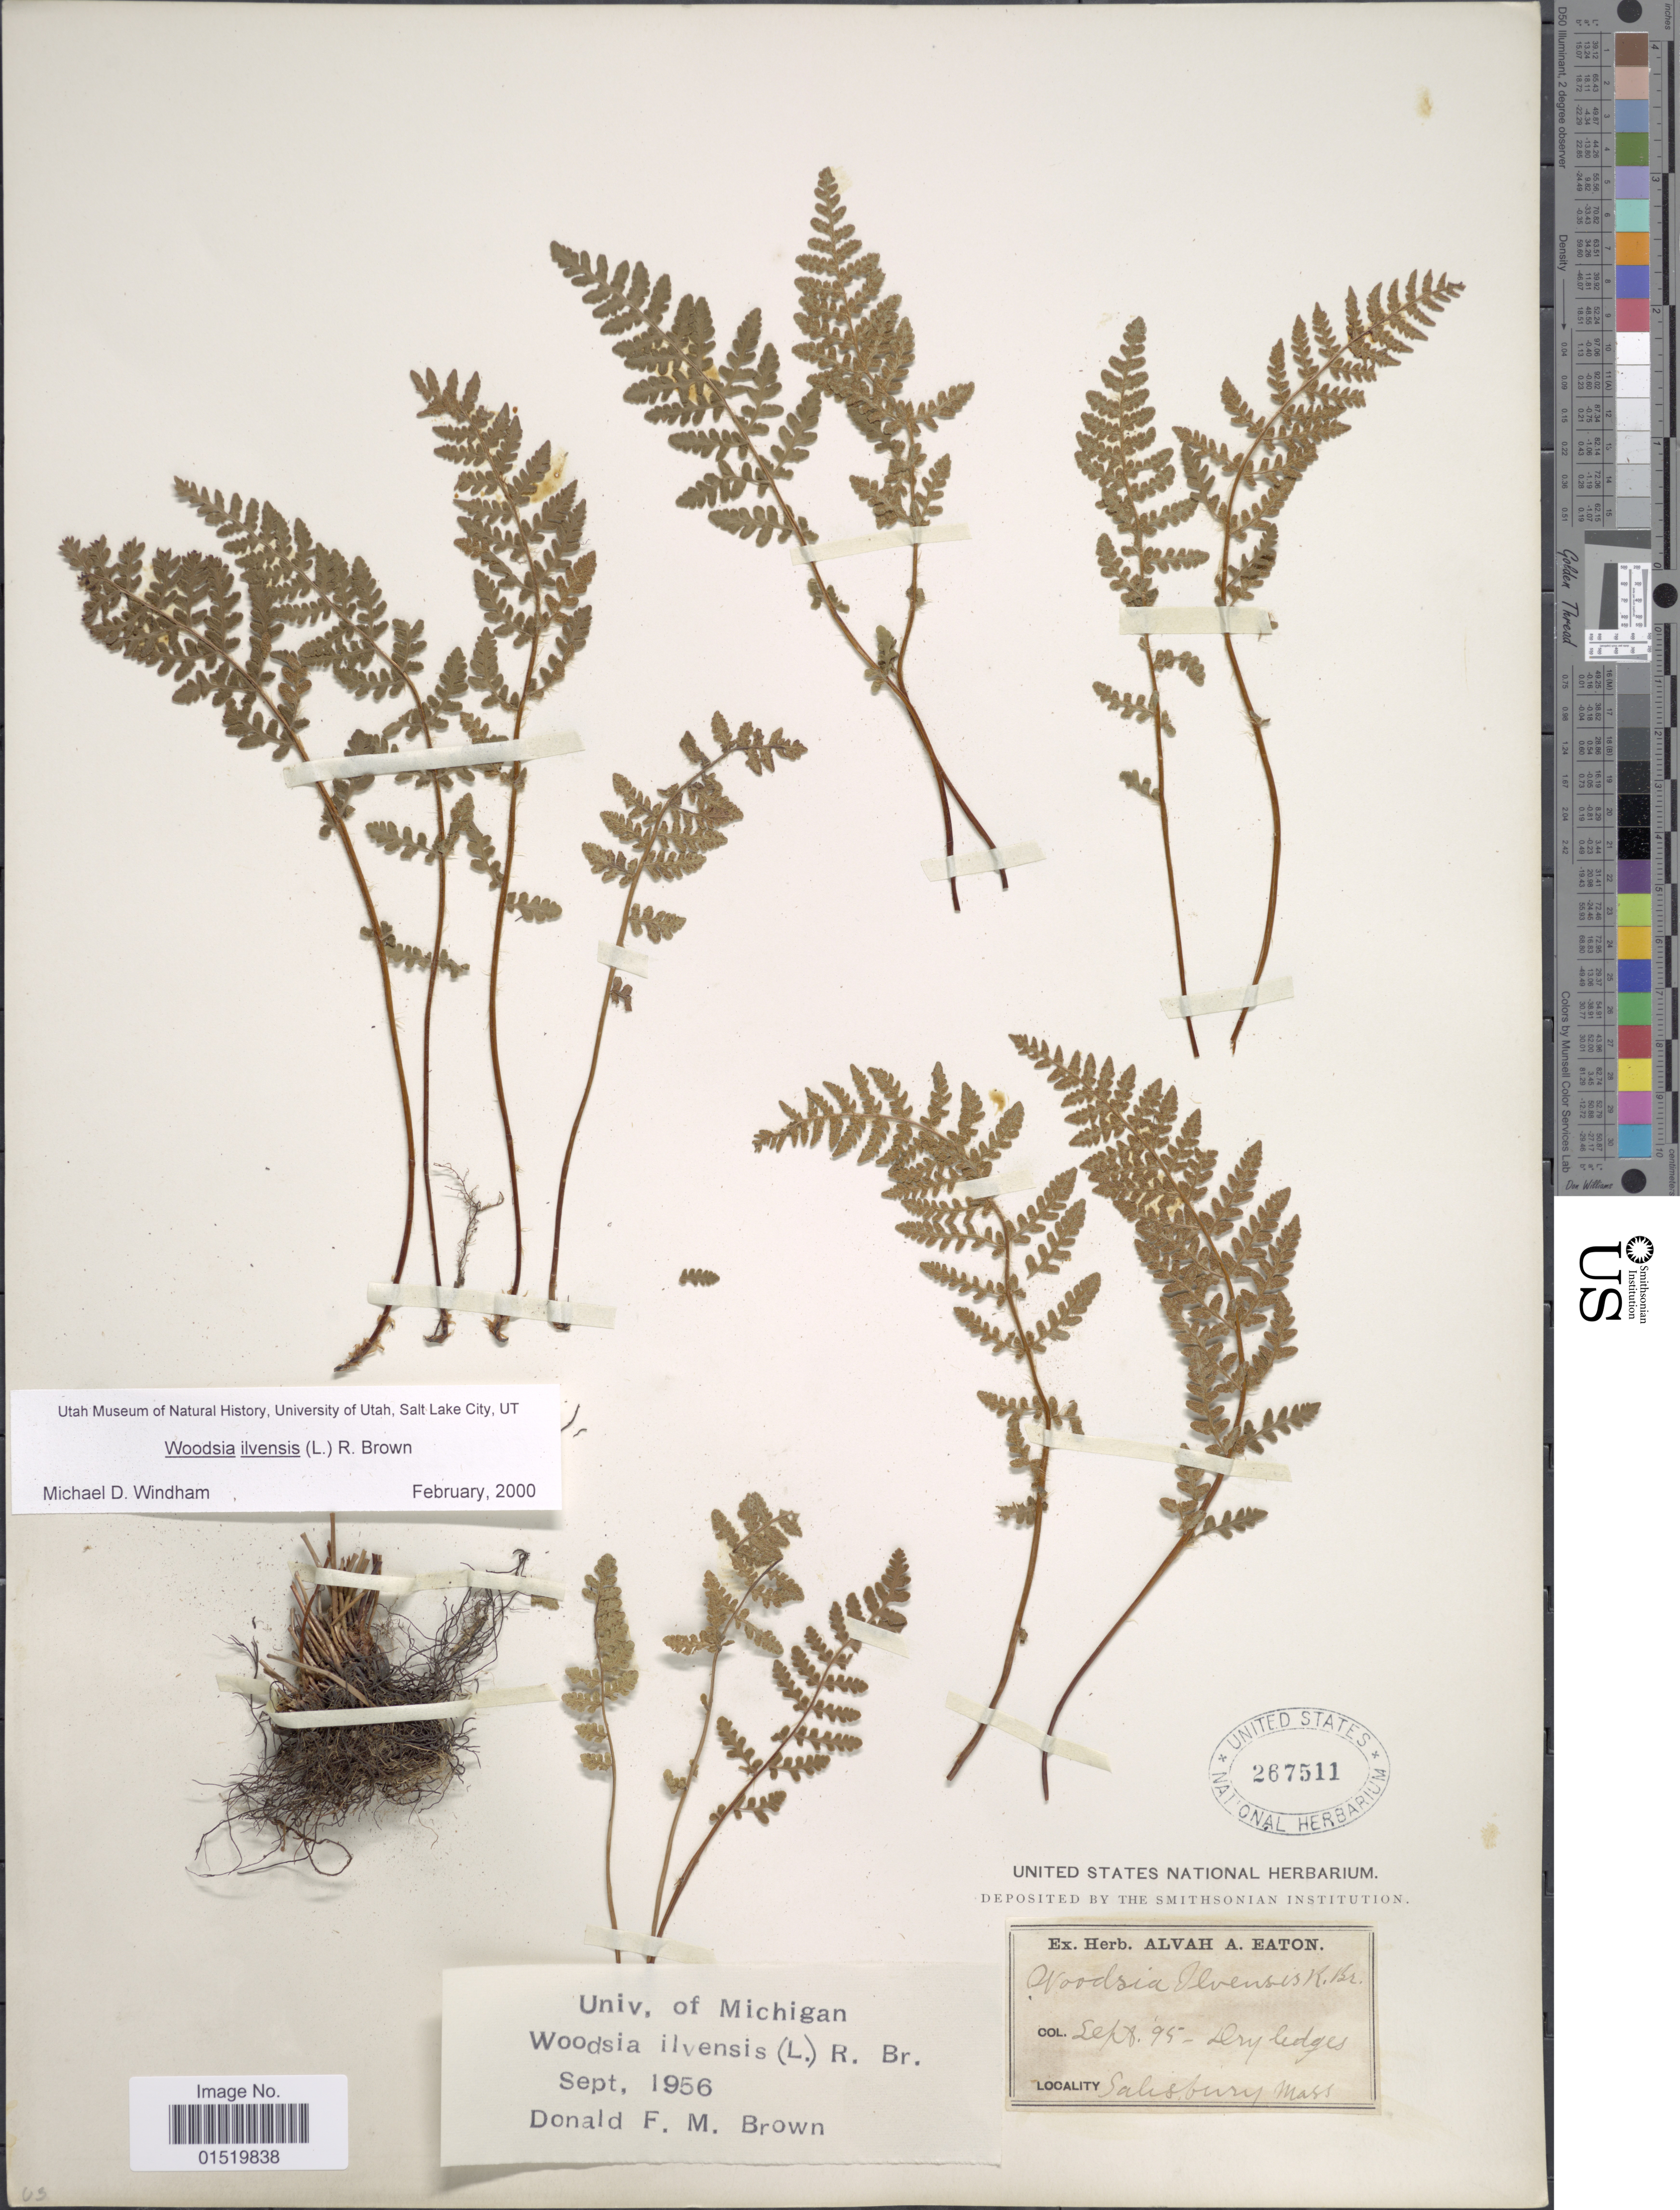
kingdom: Plantae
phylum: Tracheophyta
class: Polypodiopsida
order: Polypodiales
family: Woodsiaceae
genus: Woodsia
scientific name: Woodsia ilvensis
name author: (L.) R. Br.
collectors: ex herb. Alvah A. Eaton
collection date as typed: Transcribed d/m/y: /9/95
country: United States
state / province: Massachusetts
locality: Salisburry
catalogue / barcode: US 267511